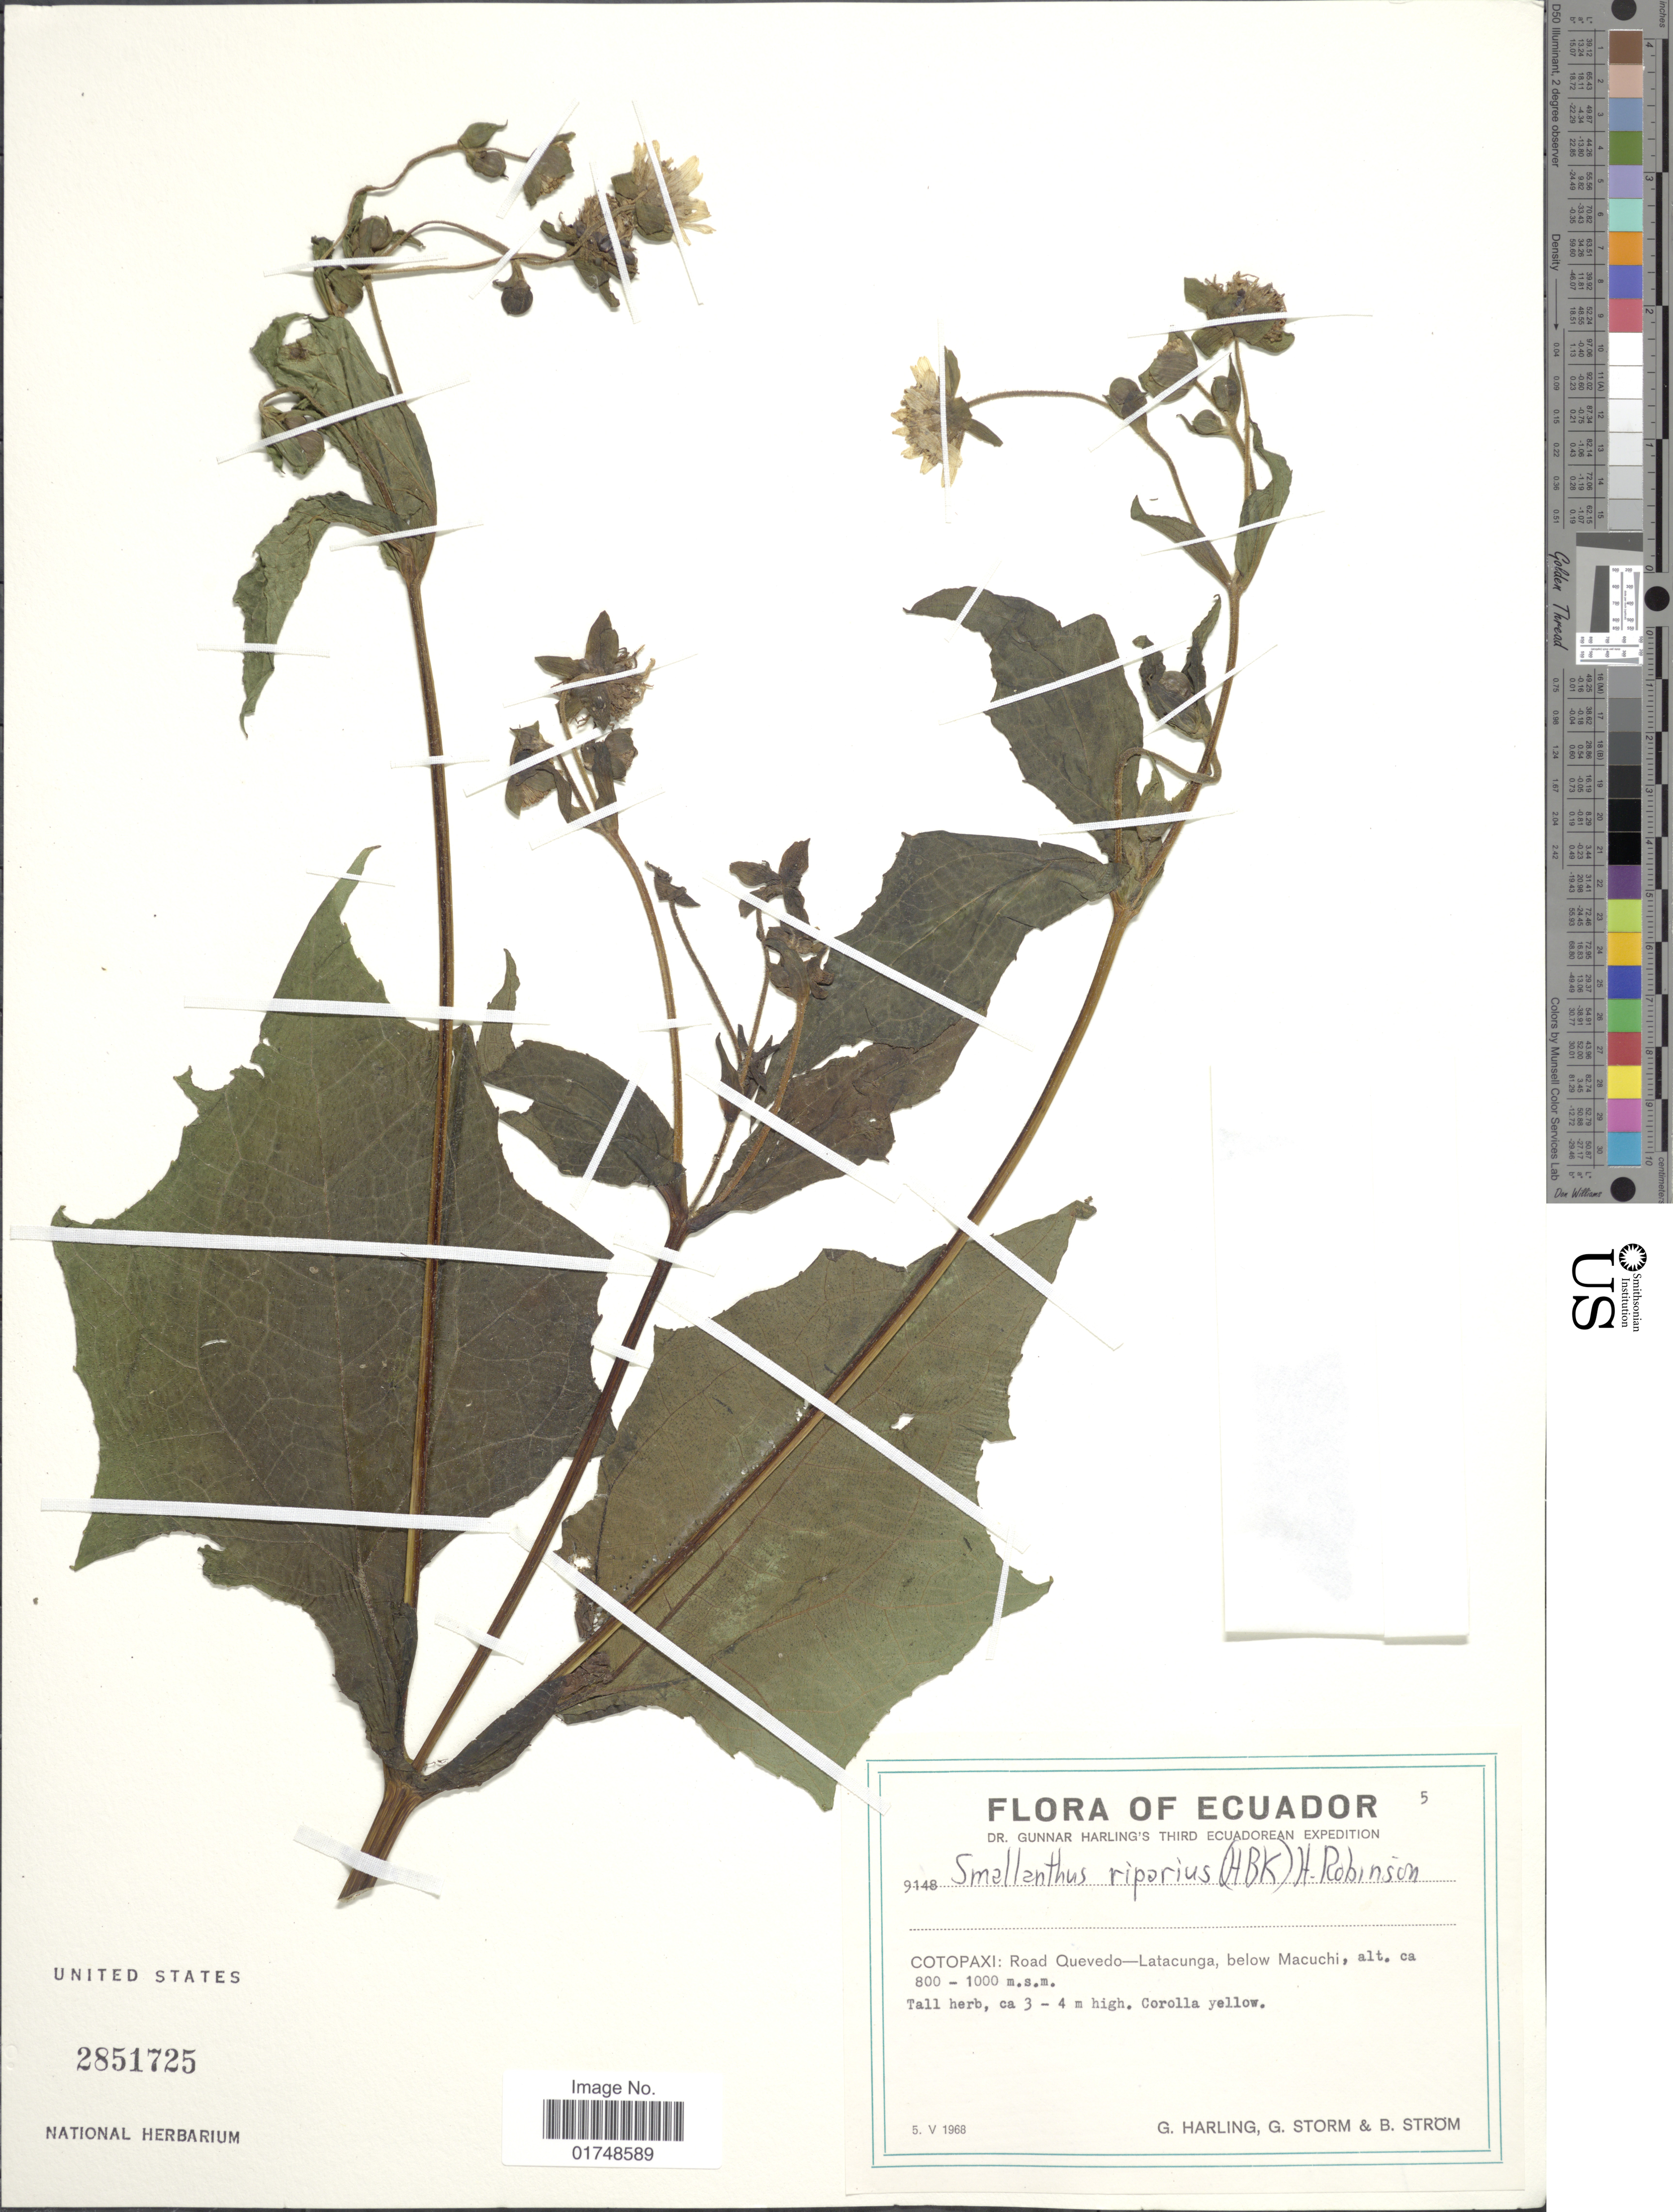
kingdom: Plantae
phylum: Tracheophyta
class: Magnoliopsida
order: Asterales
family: Asteraceae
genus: Smallanthus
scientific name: Smallanthus riparius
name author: (Kunth) H. Rob.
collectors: G. Harling, G. Storm & B. Ström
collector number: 9148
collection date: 1968-05-05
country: Ecuador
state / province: Cotopaxi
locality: Cotopaxi: Road Quevedo-Latacunga, below Macuchi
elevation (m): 800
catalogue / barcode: US 2851725